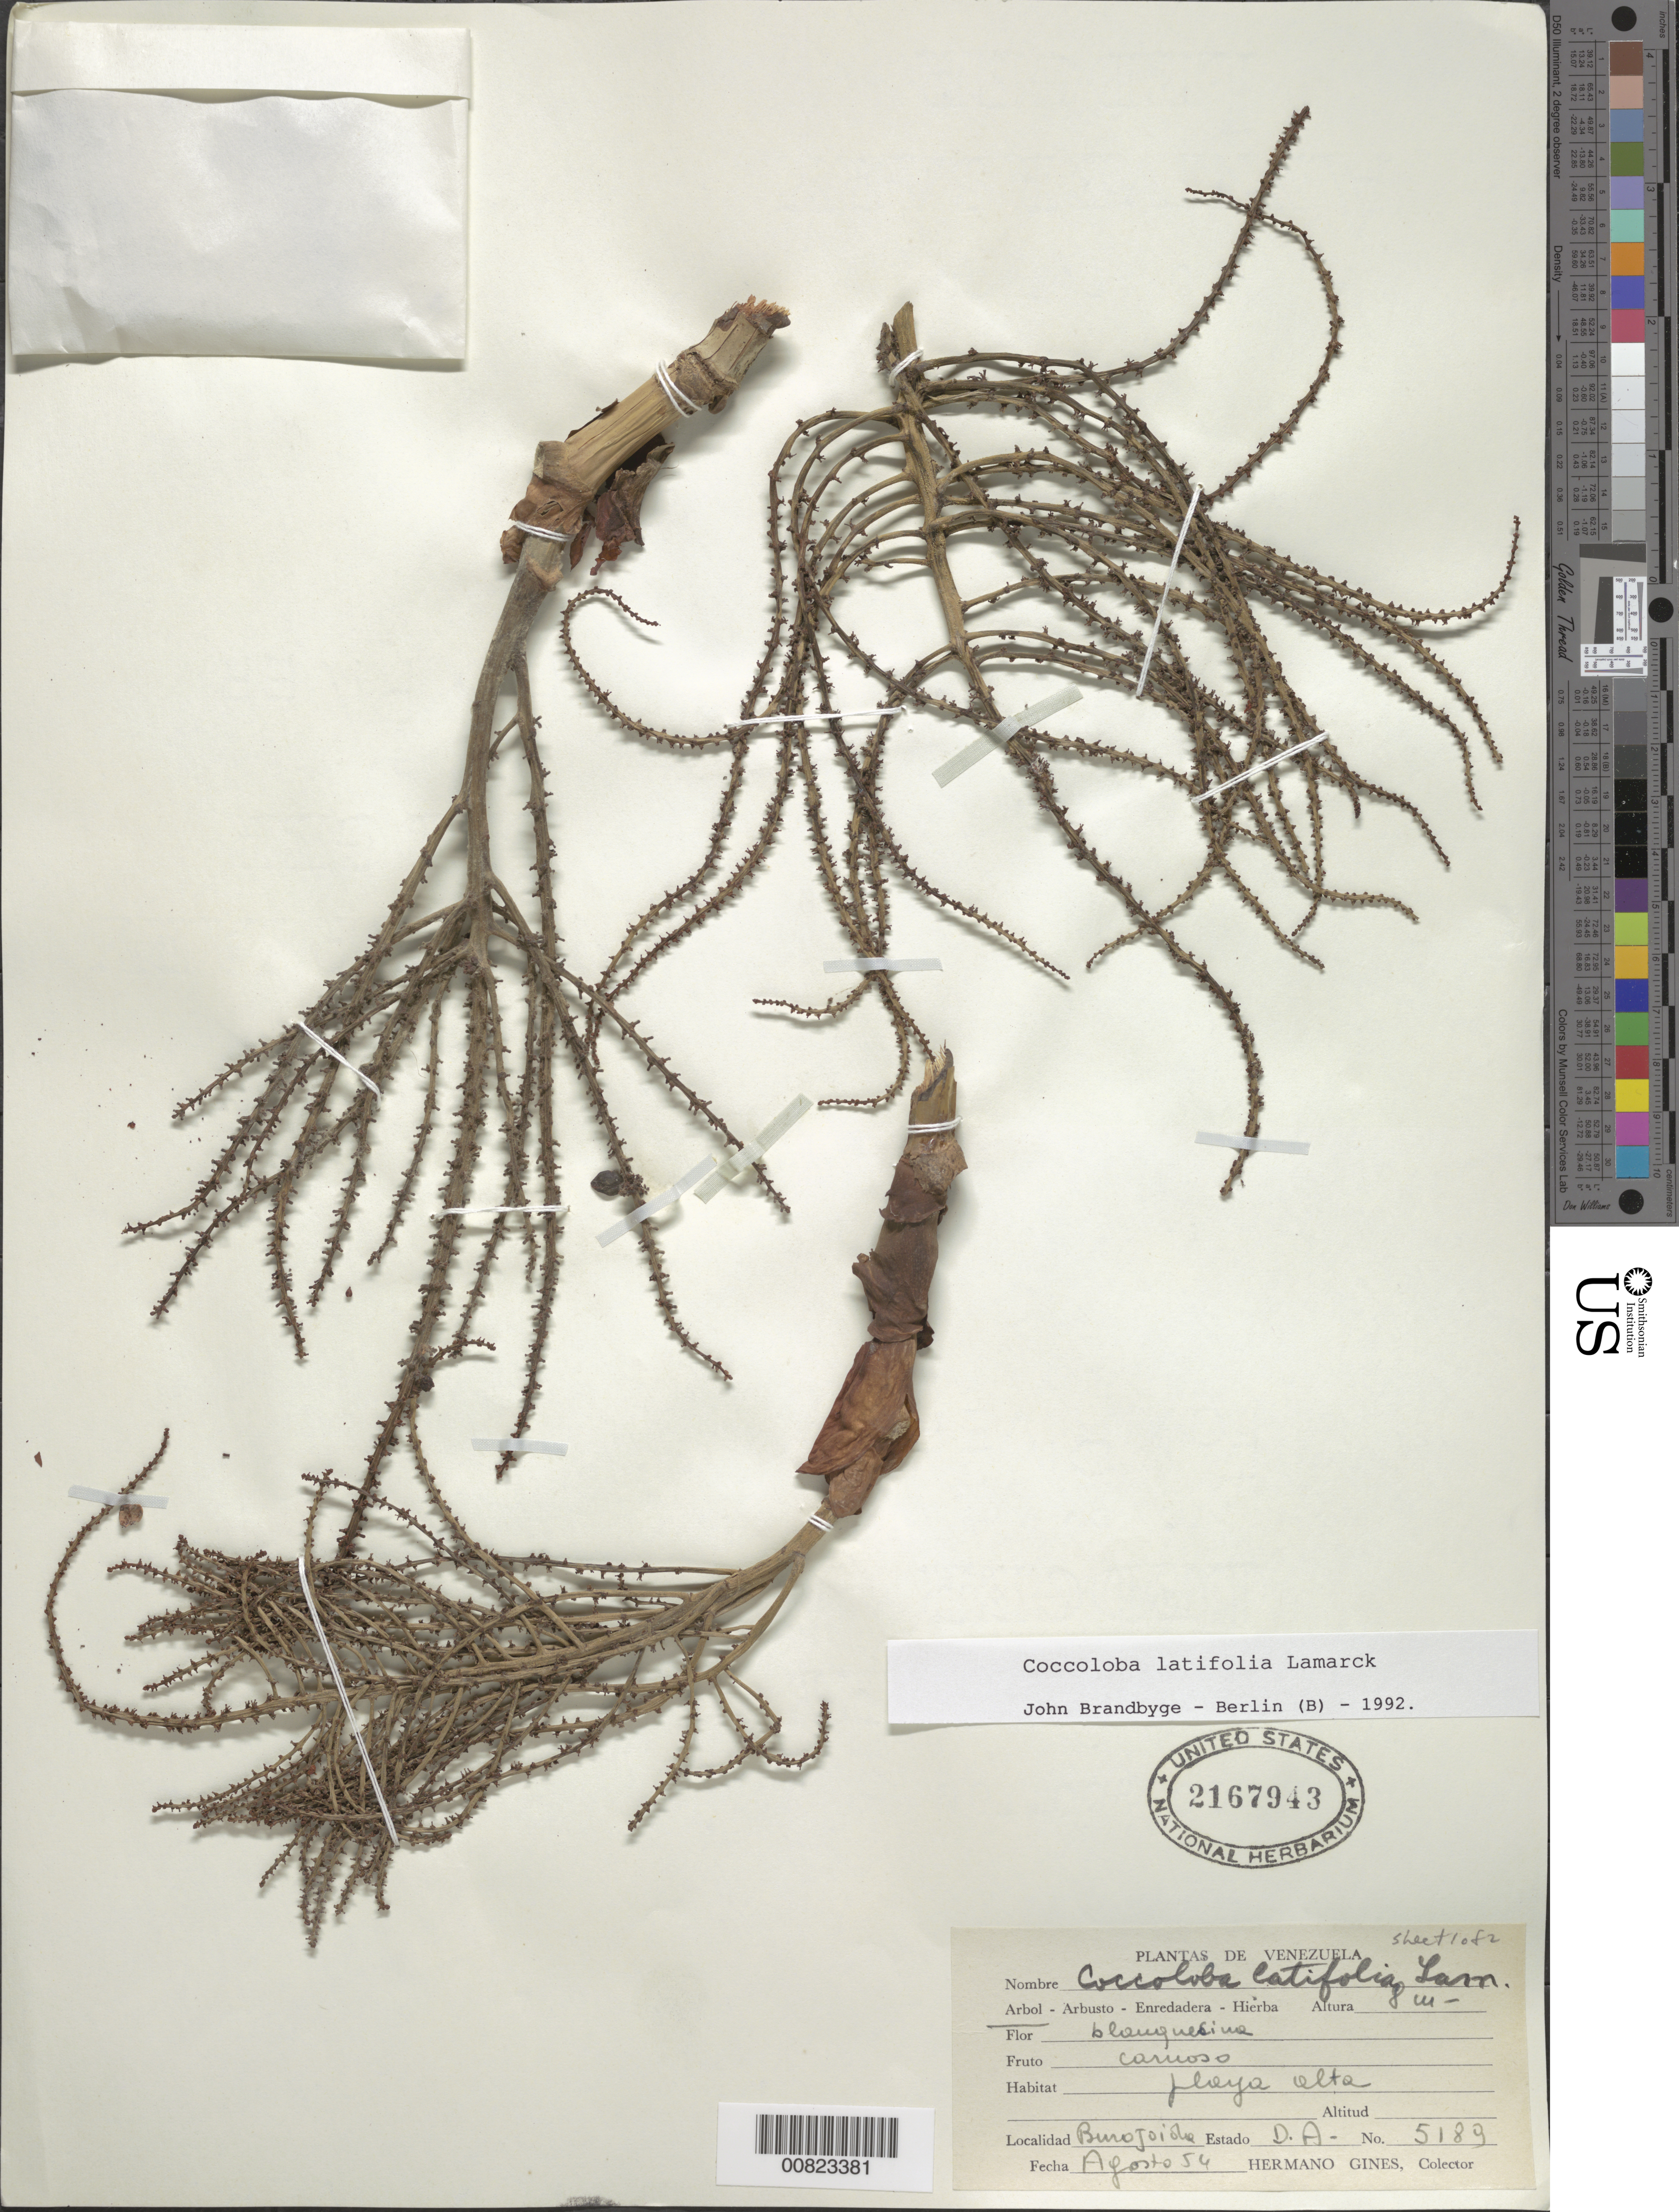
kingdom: Plantae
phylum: Tracheophyta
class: Magnoliopsida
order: Caryophyllales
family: Polygonaceae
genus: Coccoloba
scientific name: Coccoloba latifolia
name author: Lam.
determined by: Brandbyge, J.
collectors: H. Gines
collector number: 5189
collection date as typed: Aug-54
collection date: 1954-08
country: Venezuela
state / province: Delta Amacuro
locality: Isla Burojoida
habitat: Playa alta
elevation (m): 40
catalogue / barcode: US 2167943